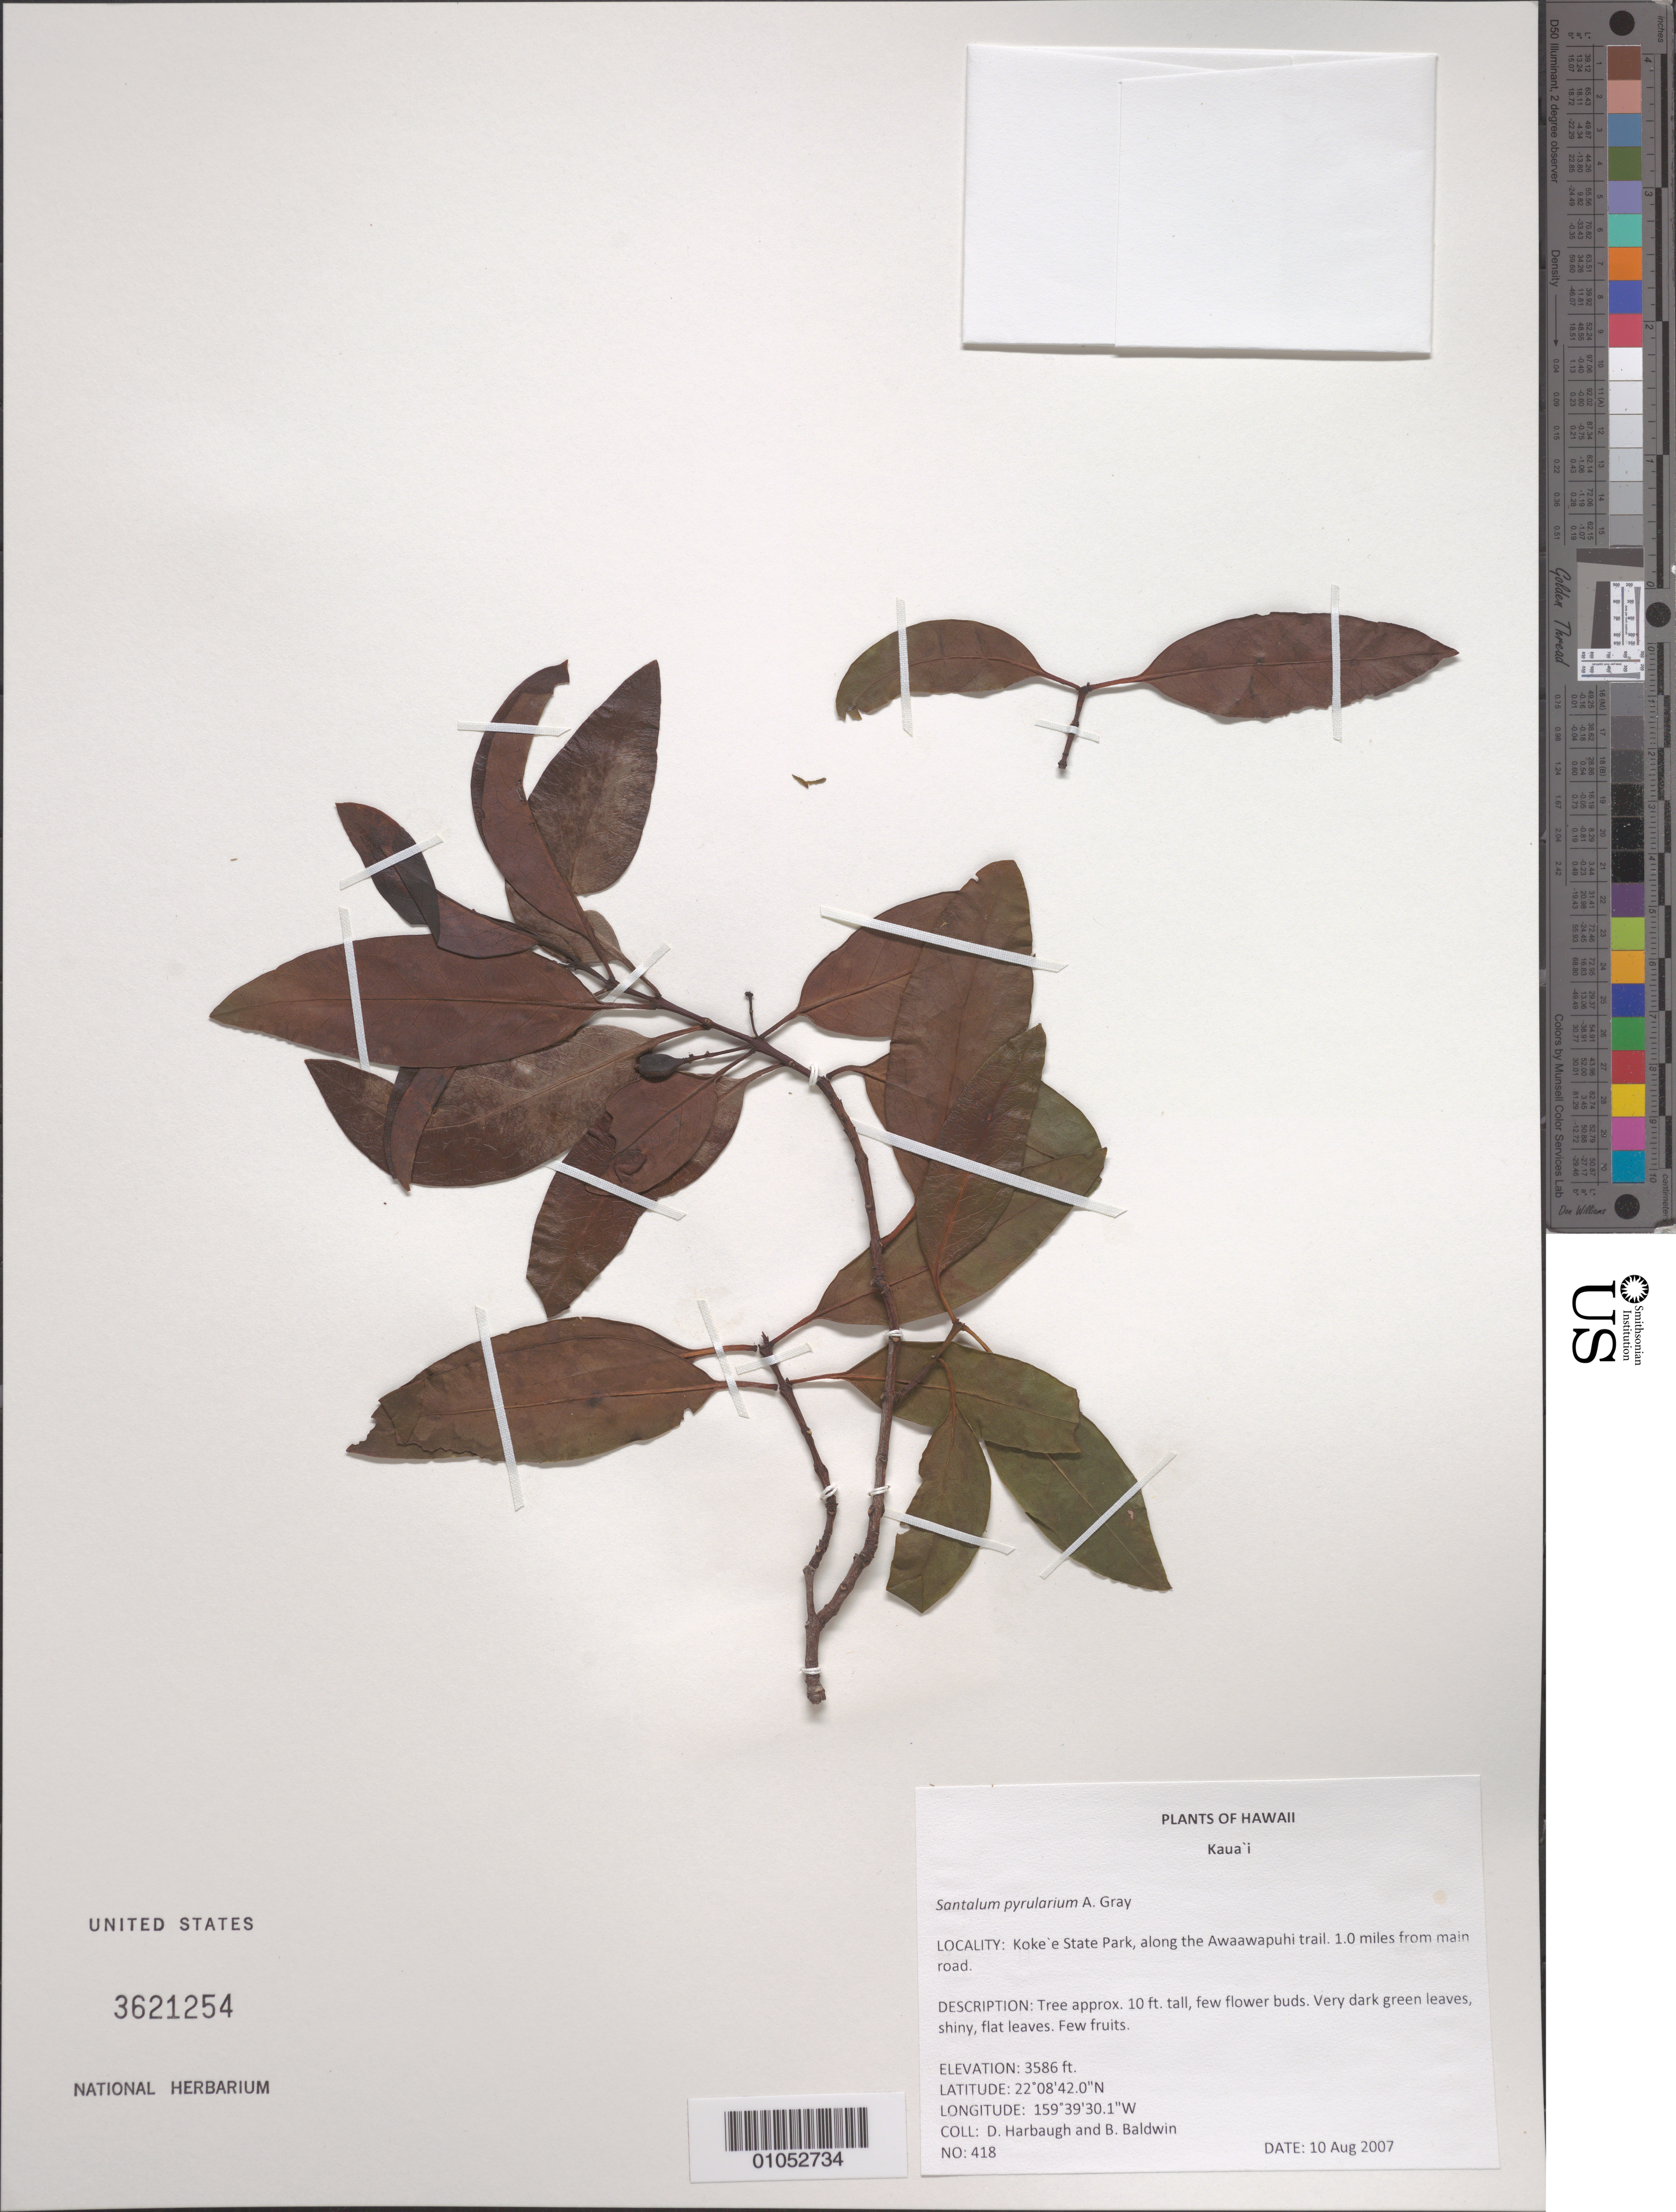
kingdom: Plantae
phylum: Tracheophyta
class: Magnoliopsida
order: Santalales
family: Santalaceae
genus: Santalum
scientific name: Santalum pyrularium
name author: A. Gray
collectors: D. Harbaugh & B. Baldwin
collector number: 418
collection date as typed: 10 Aug 2007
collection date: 2007-08-10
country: United States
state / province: Hawaii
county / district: Kauai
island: Kaua'i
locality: Kokee State Park, along the Awaawapuhi Trail, 1.0 miles from main road.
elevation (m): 1093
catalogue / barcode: US 3621254